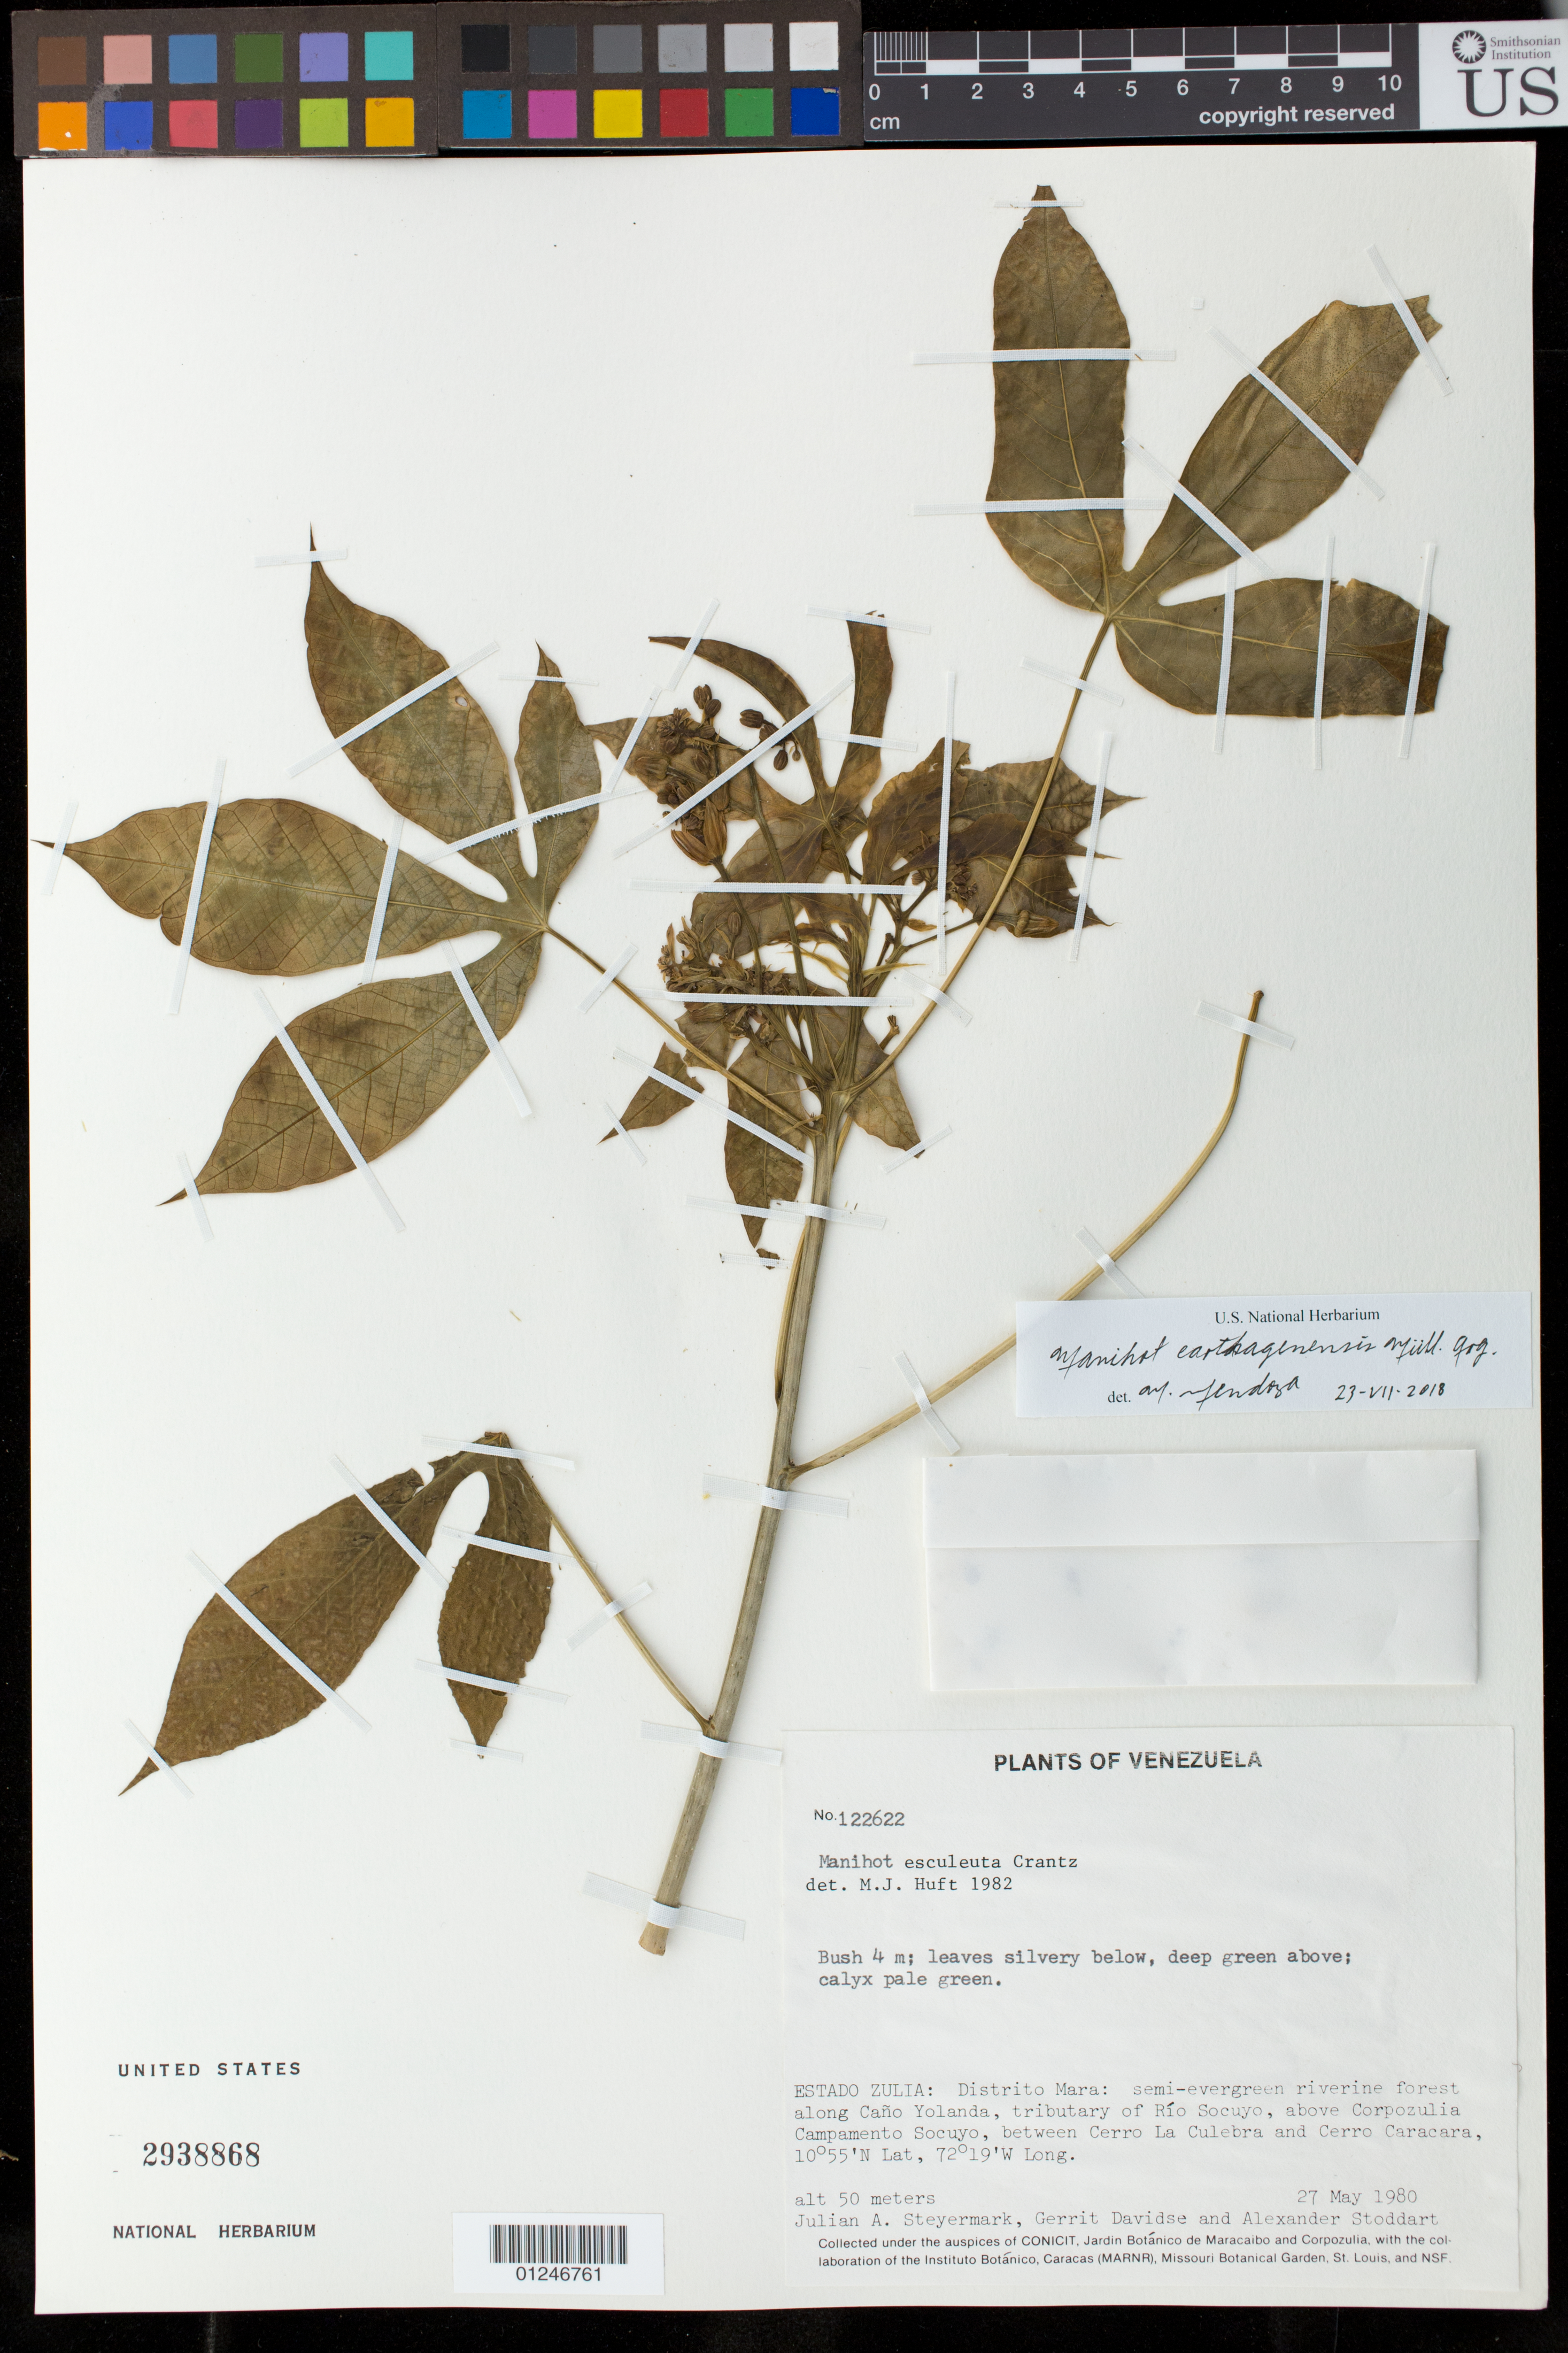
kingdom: Plantae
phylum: Tracheophyta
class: Magnoliopsida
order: Malpighiales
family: Euphorbiaceae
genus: Manihot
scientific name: Manihot carthagenensis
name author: (Jacq.) Müll. Arg.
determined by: Mendoza, M.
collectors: J. Steyermark, G. Davidse & A. Stoddart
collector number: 122622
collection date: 1980-05-27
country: Venezuela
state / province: Zulia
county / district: Mara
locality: Semi-evergreen riverine forest along Cano Yolanda, tributary of Rio Socuyo, above Corpozulia Campamento Socuyo, between Cerro La Culebra and Cerro Caracara.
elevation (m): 50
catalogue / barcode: US 2938868